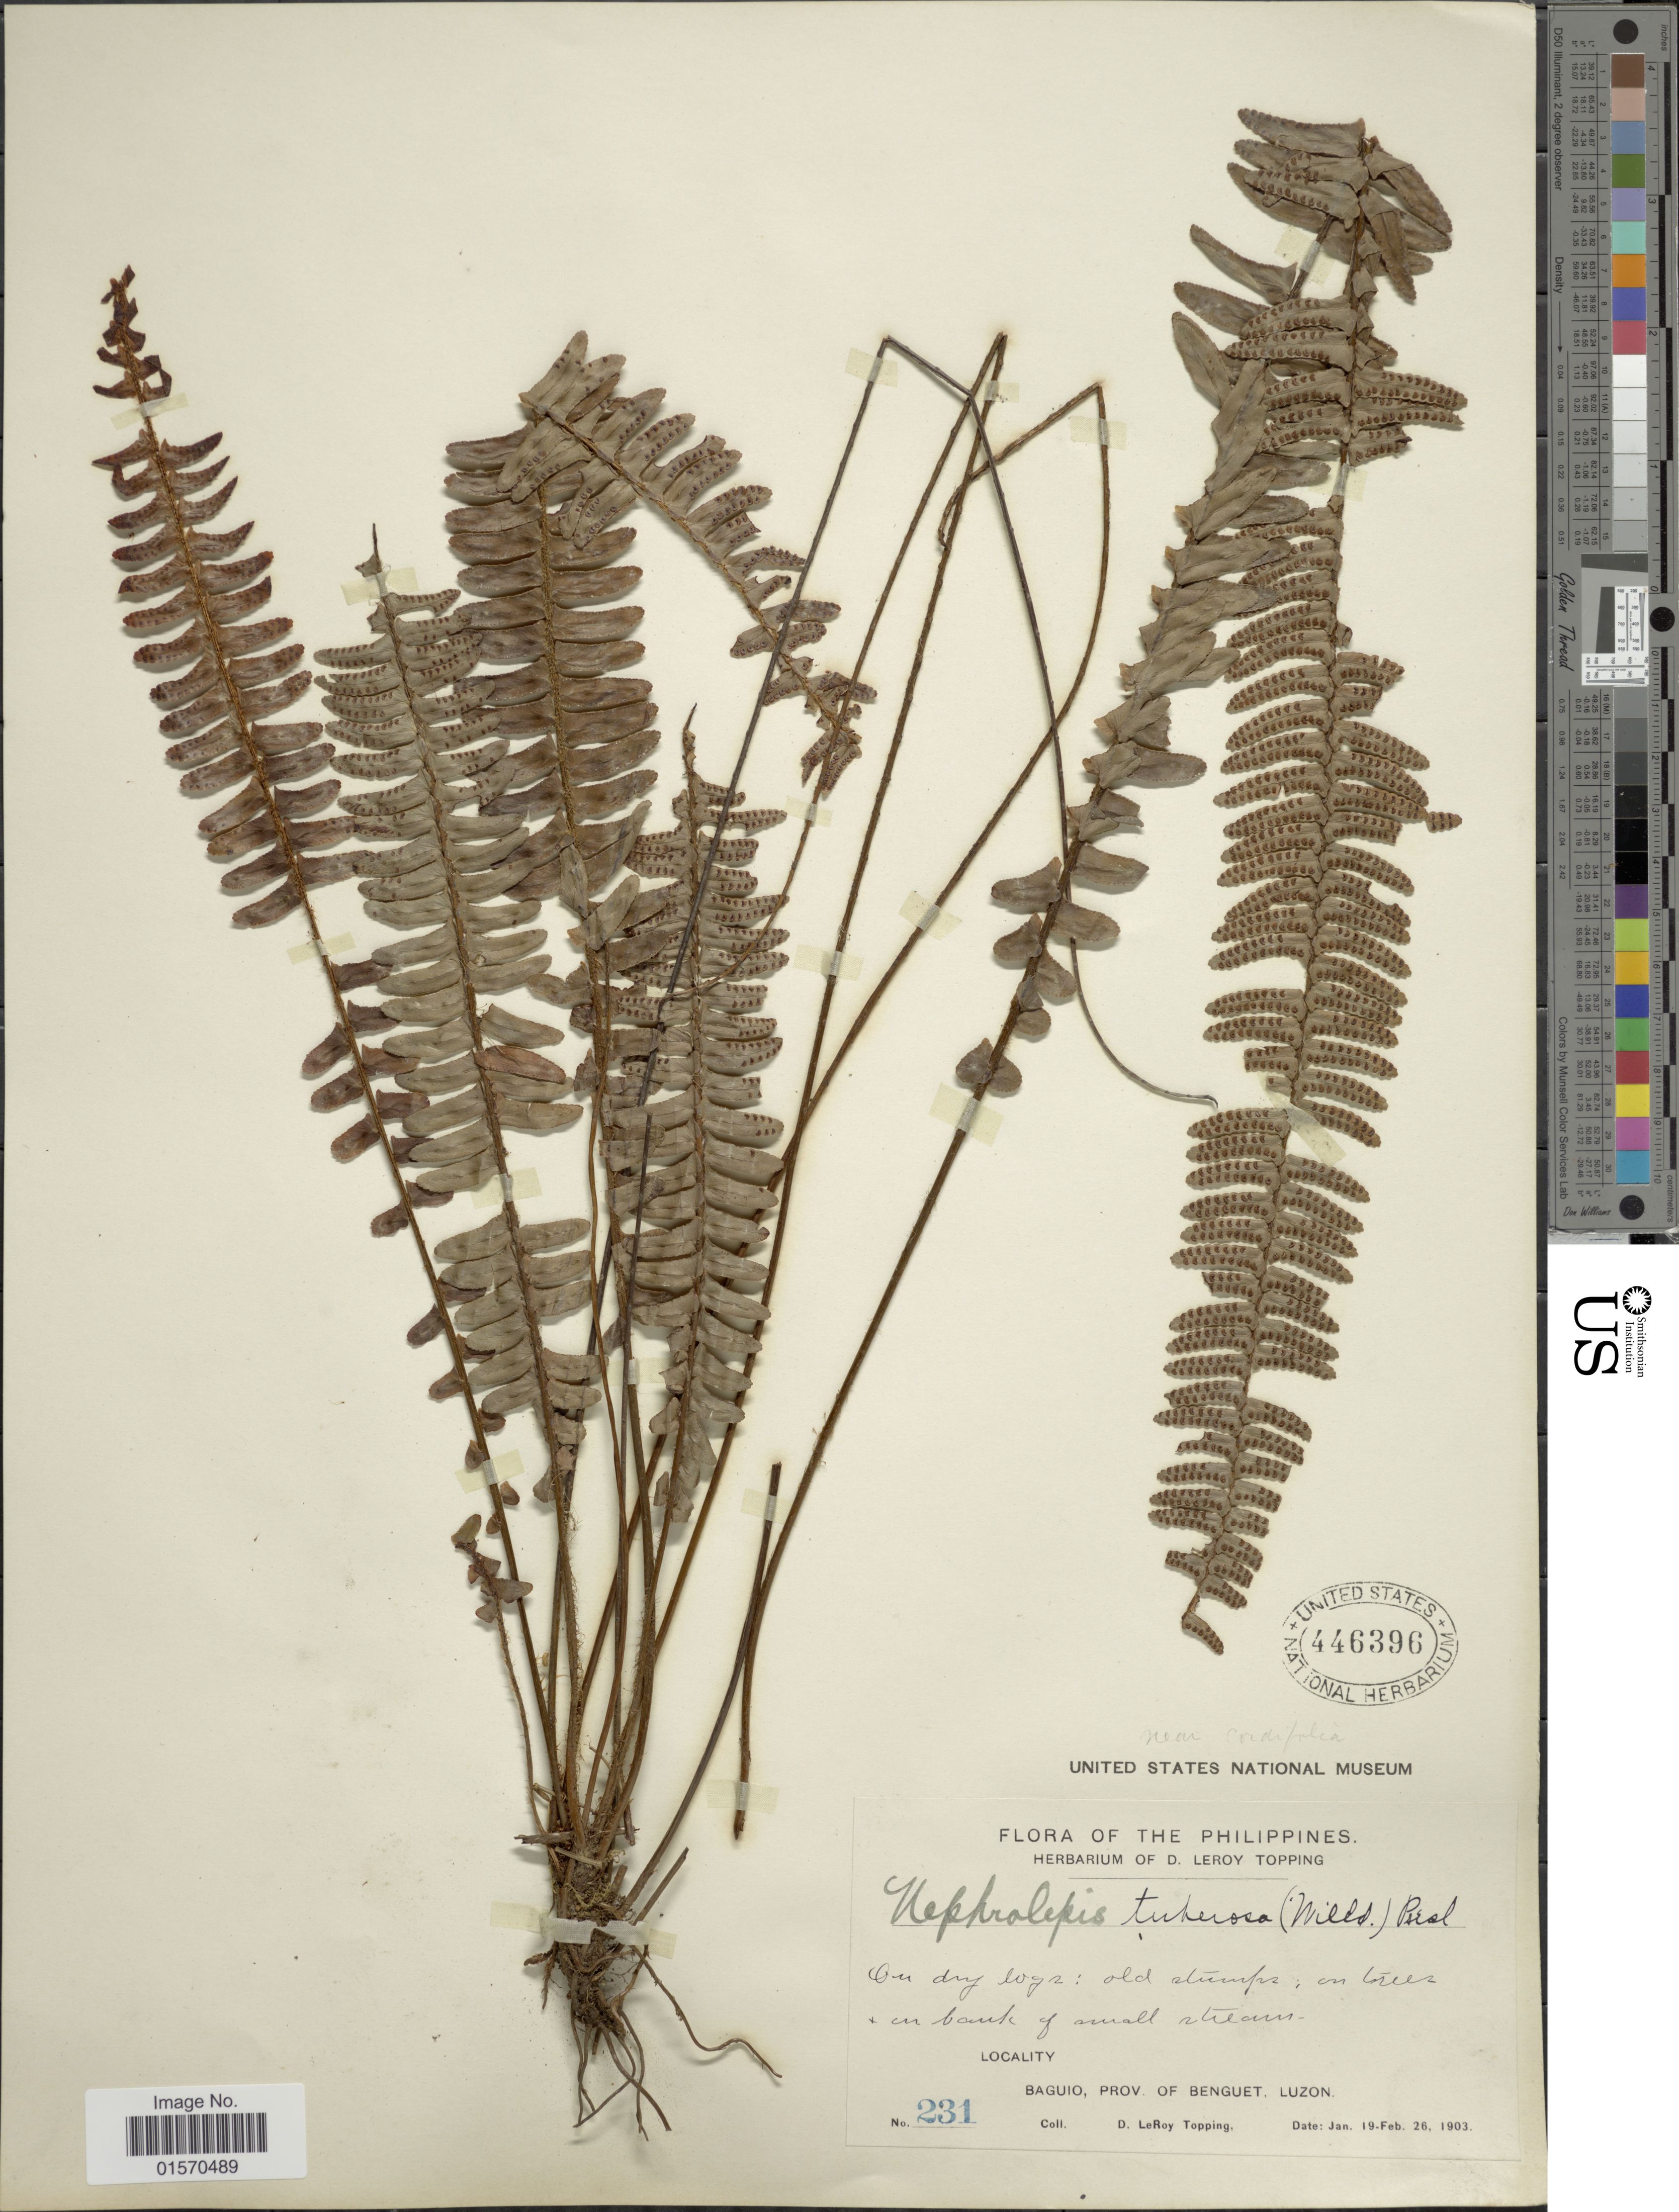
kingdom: Plantae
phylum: Tracheophyta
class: Polypodiopsida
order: Polypodiales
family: Nephrolepidaceae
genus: Nephrolepis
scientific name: Nephrolepis cordifolia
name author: (L.) C. Presl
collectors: D. L. Topping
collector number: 231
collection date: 1903-01-19/1903-02-26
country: Philippines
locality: Baguio, Prov. of Benguet, Luzon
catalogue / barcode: US 446396